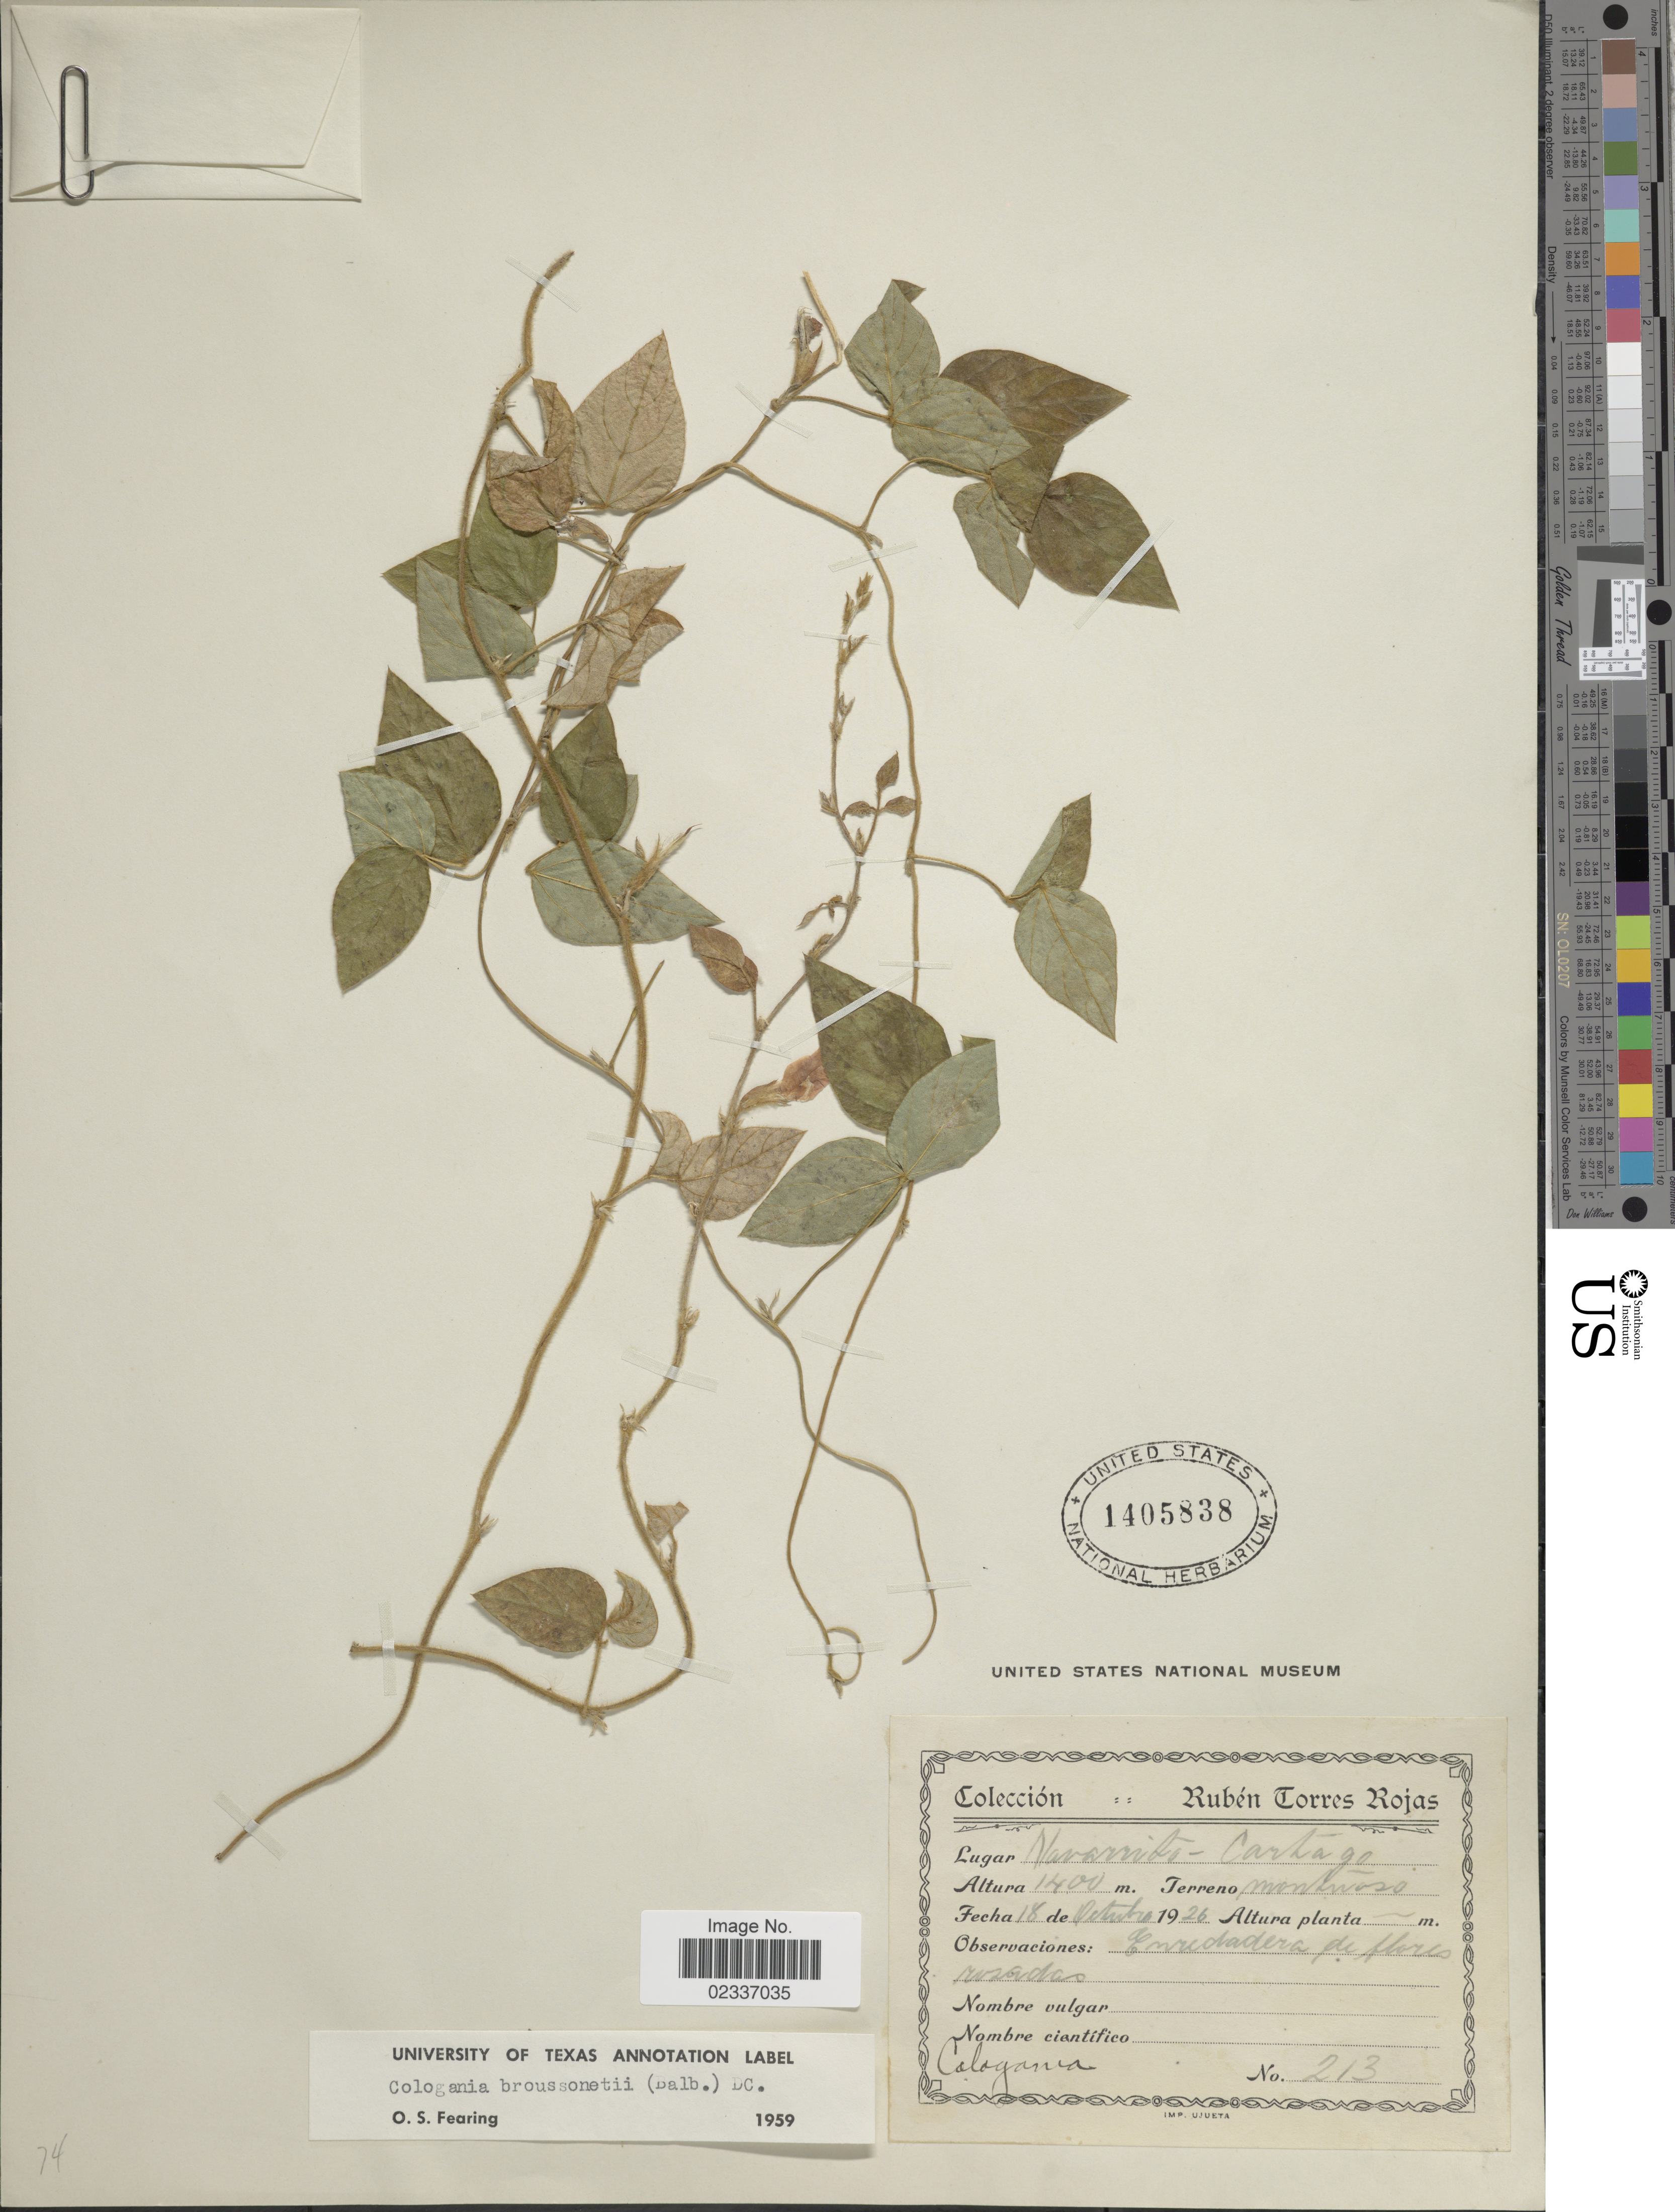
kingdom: Plantae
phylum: Tracheophyta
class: Magnoliopsida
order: Fabales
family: Fabaceae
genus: Cologania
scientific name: Cologania broussonetii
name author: (Balb.) DC.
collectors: R. Torres Rojas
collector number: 213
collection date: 1926-10-18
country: Costa Rica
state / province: Cartago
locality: Navarrito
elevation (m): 1400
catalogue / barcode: US 1405838